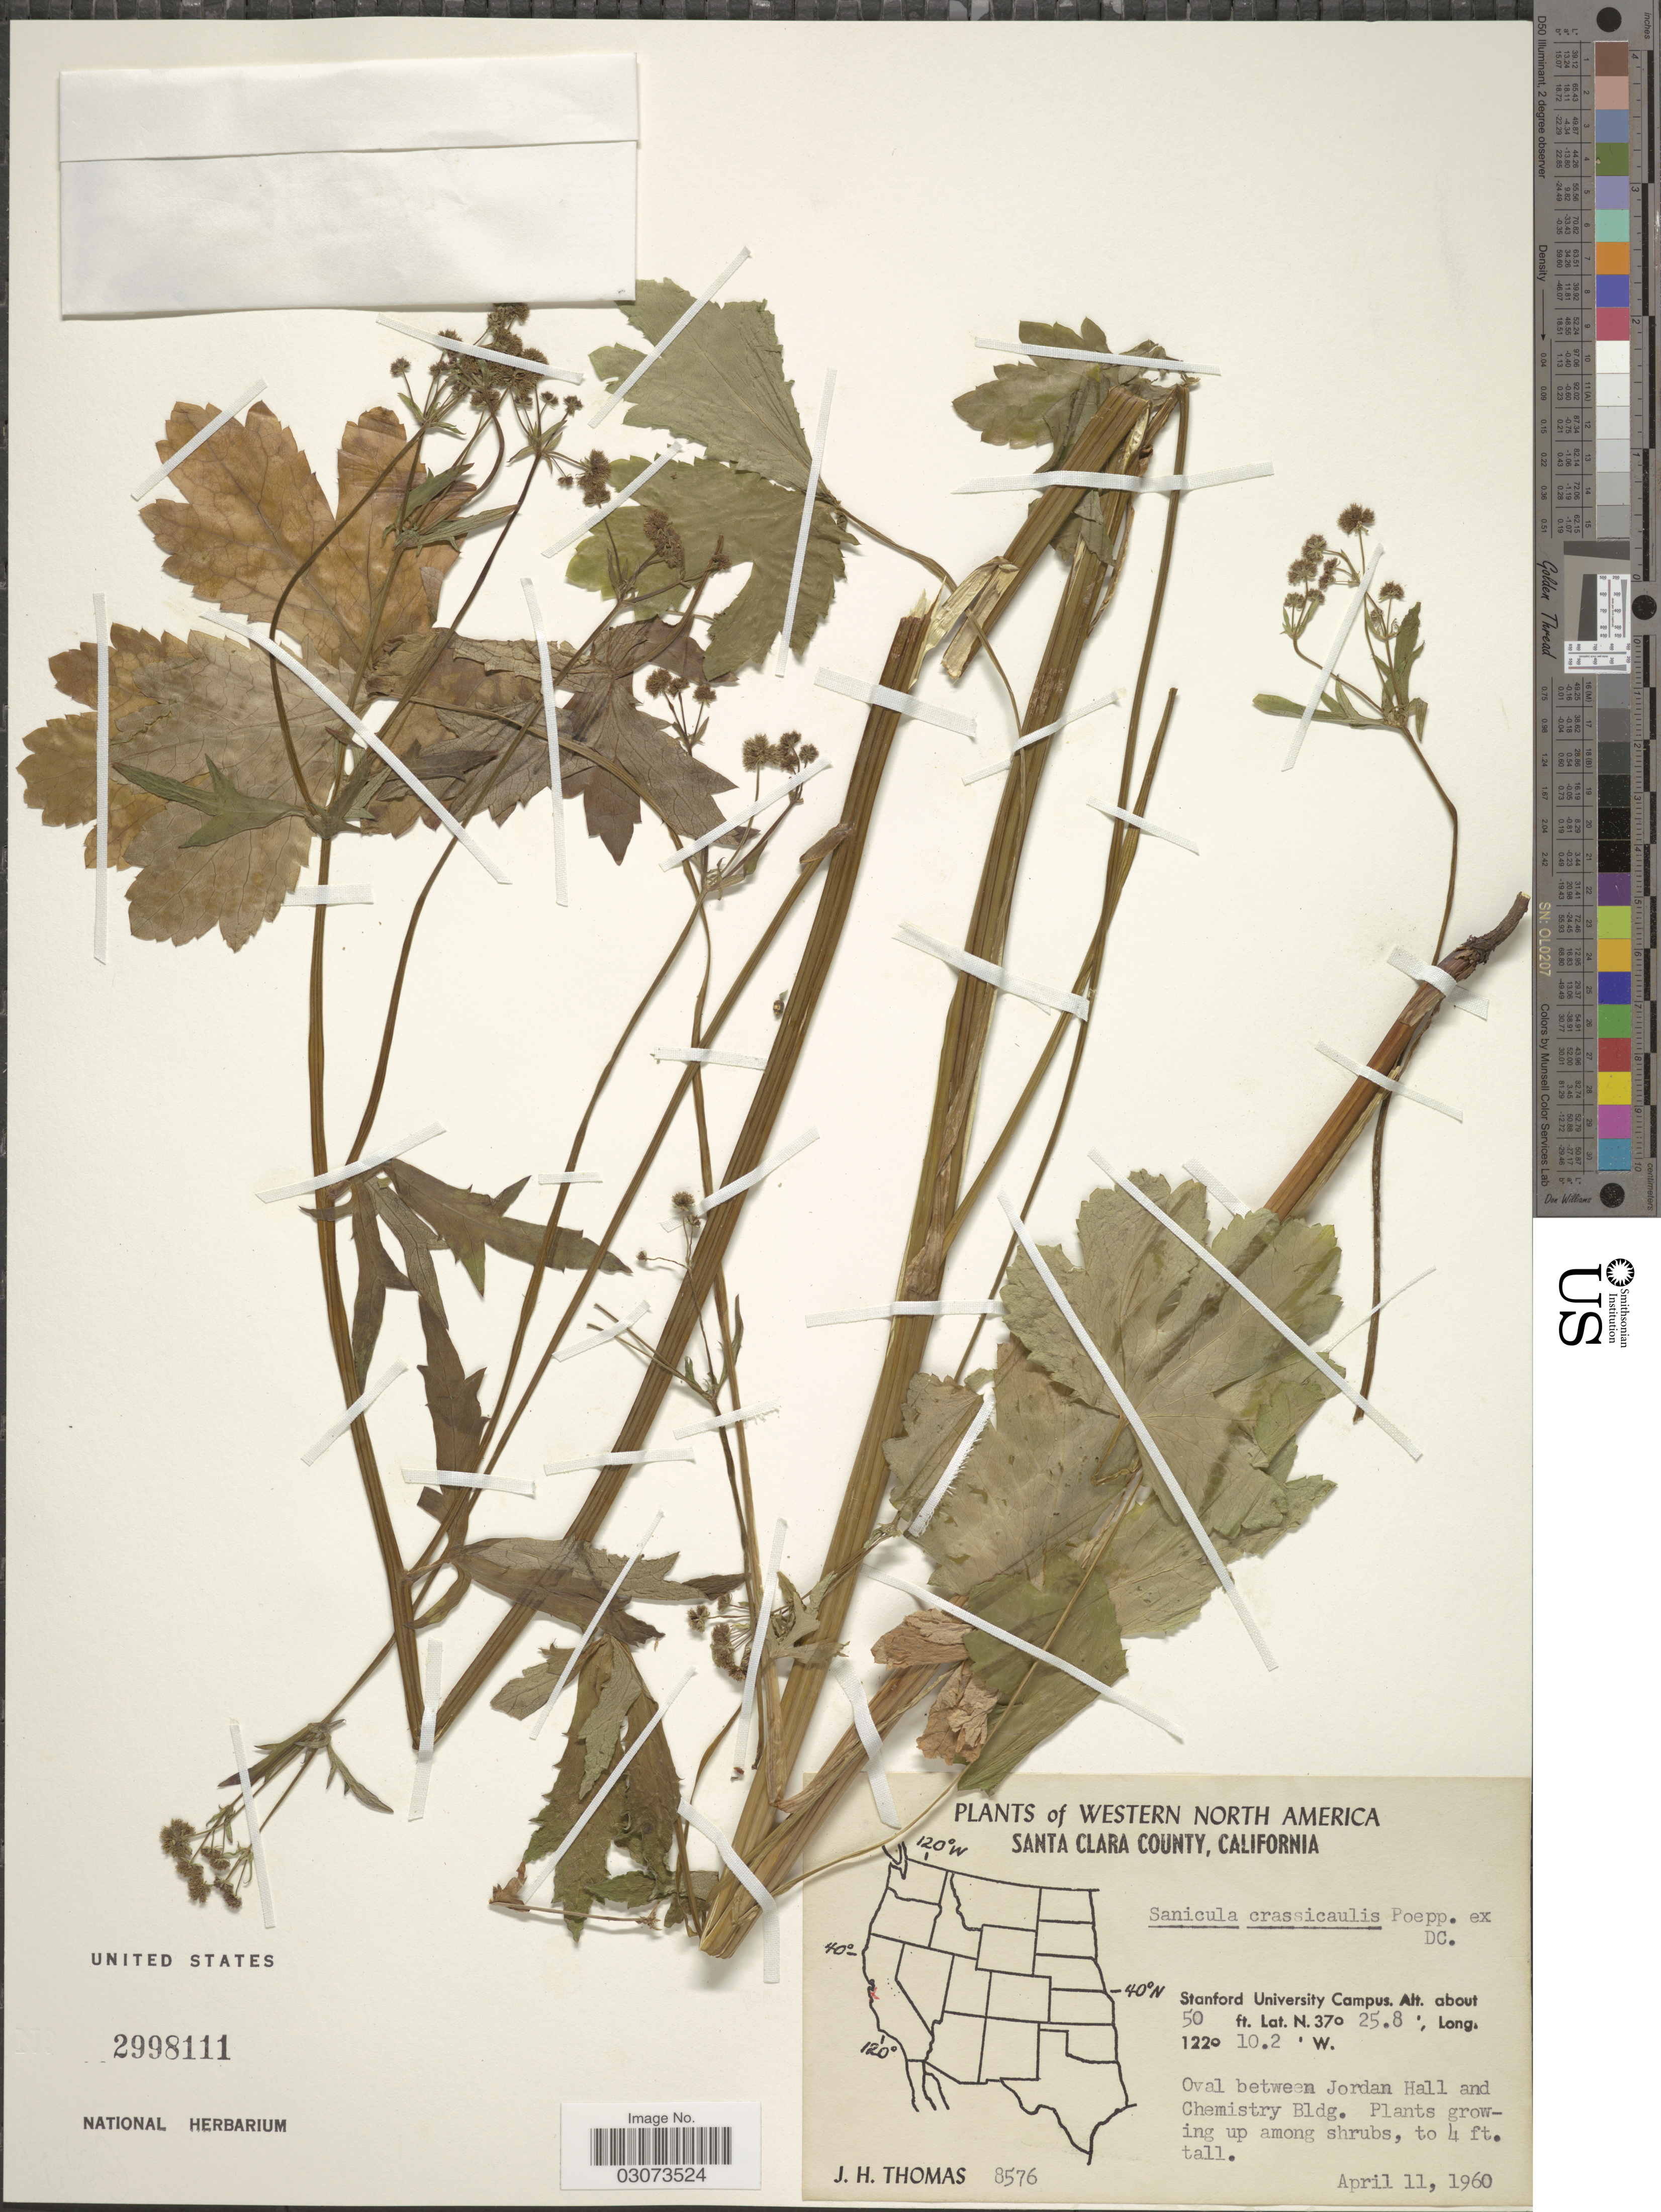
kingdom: Plantae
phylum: Tracheophyta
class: Magnoliopsida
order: Apiales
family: Apiaceae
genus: Sanicula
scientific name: Sanicula crassicaulis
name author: Poepp. ex DC.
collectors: J. H. Thomas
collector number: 8576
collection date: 1960-04-11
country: United States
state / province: California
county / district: Santa Clara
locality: Western North America. Santa Clara County. Stanford University Campus. Oval between Jordan Hall and Chemistry Bldg.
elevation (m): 15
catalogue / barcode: US 2998111